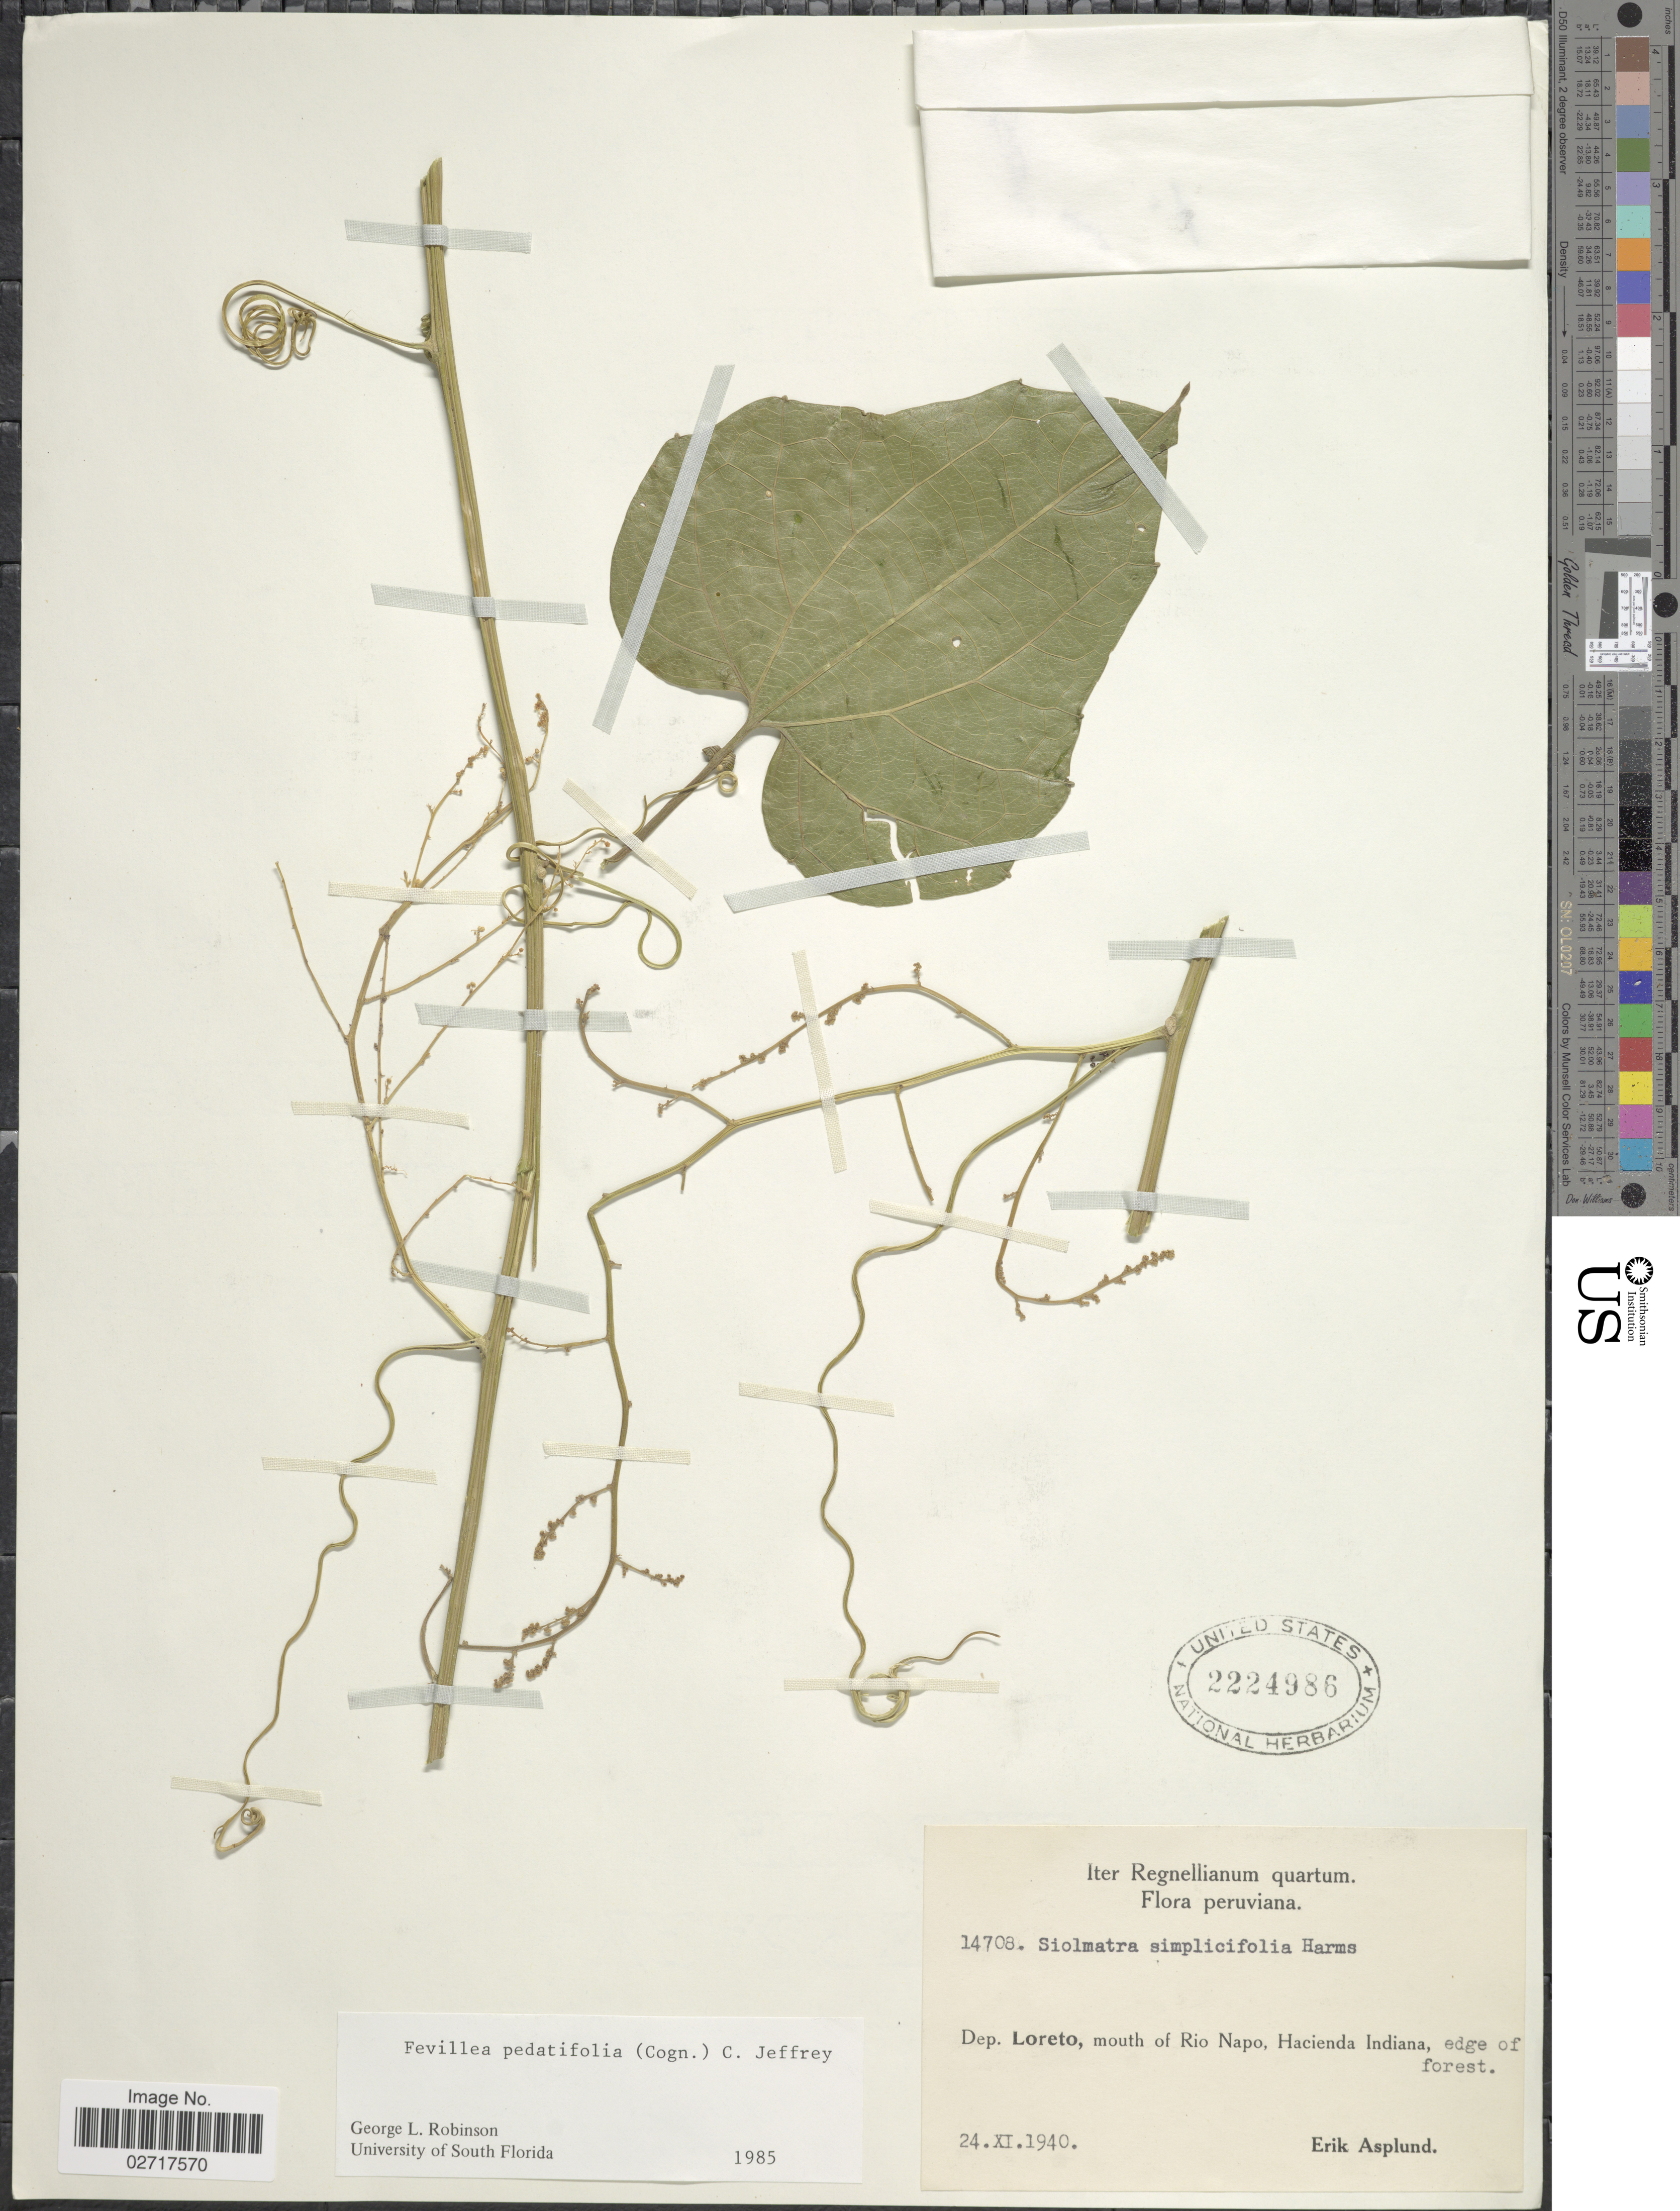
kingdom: Plantae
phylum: Tracheophyta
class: Magnoliopsida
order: Cucurbitales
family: Cucurbitaceae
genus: Fevillea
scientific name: Fevillea pedatifolia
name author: (Cogn.) C. Jeffrey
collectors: E. Asplund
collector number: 14708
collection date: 1940-11-24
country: Peru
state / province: Loreto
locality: Mouth of Rio Napo, Hacienda Indiana, edge of forest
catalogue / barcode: US 2224986